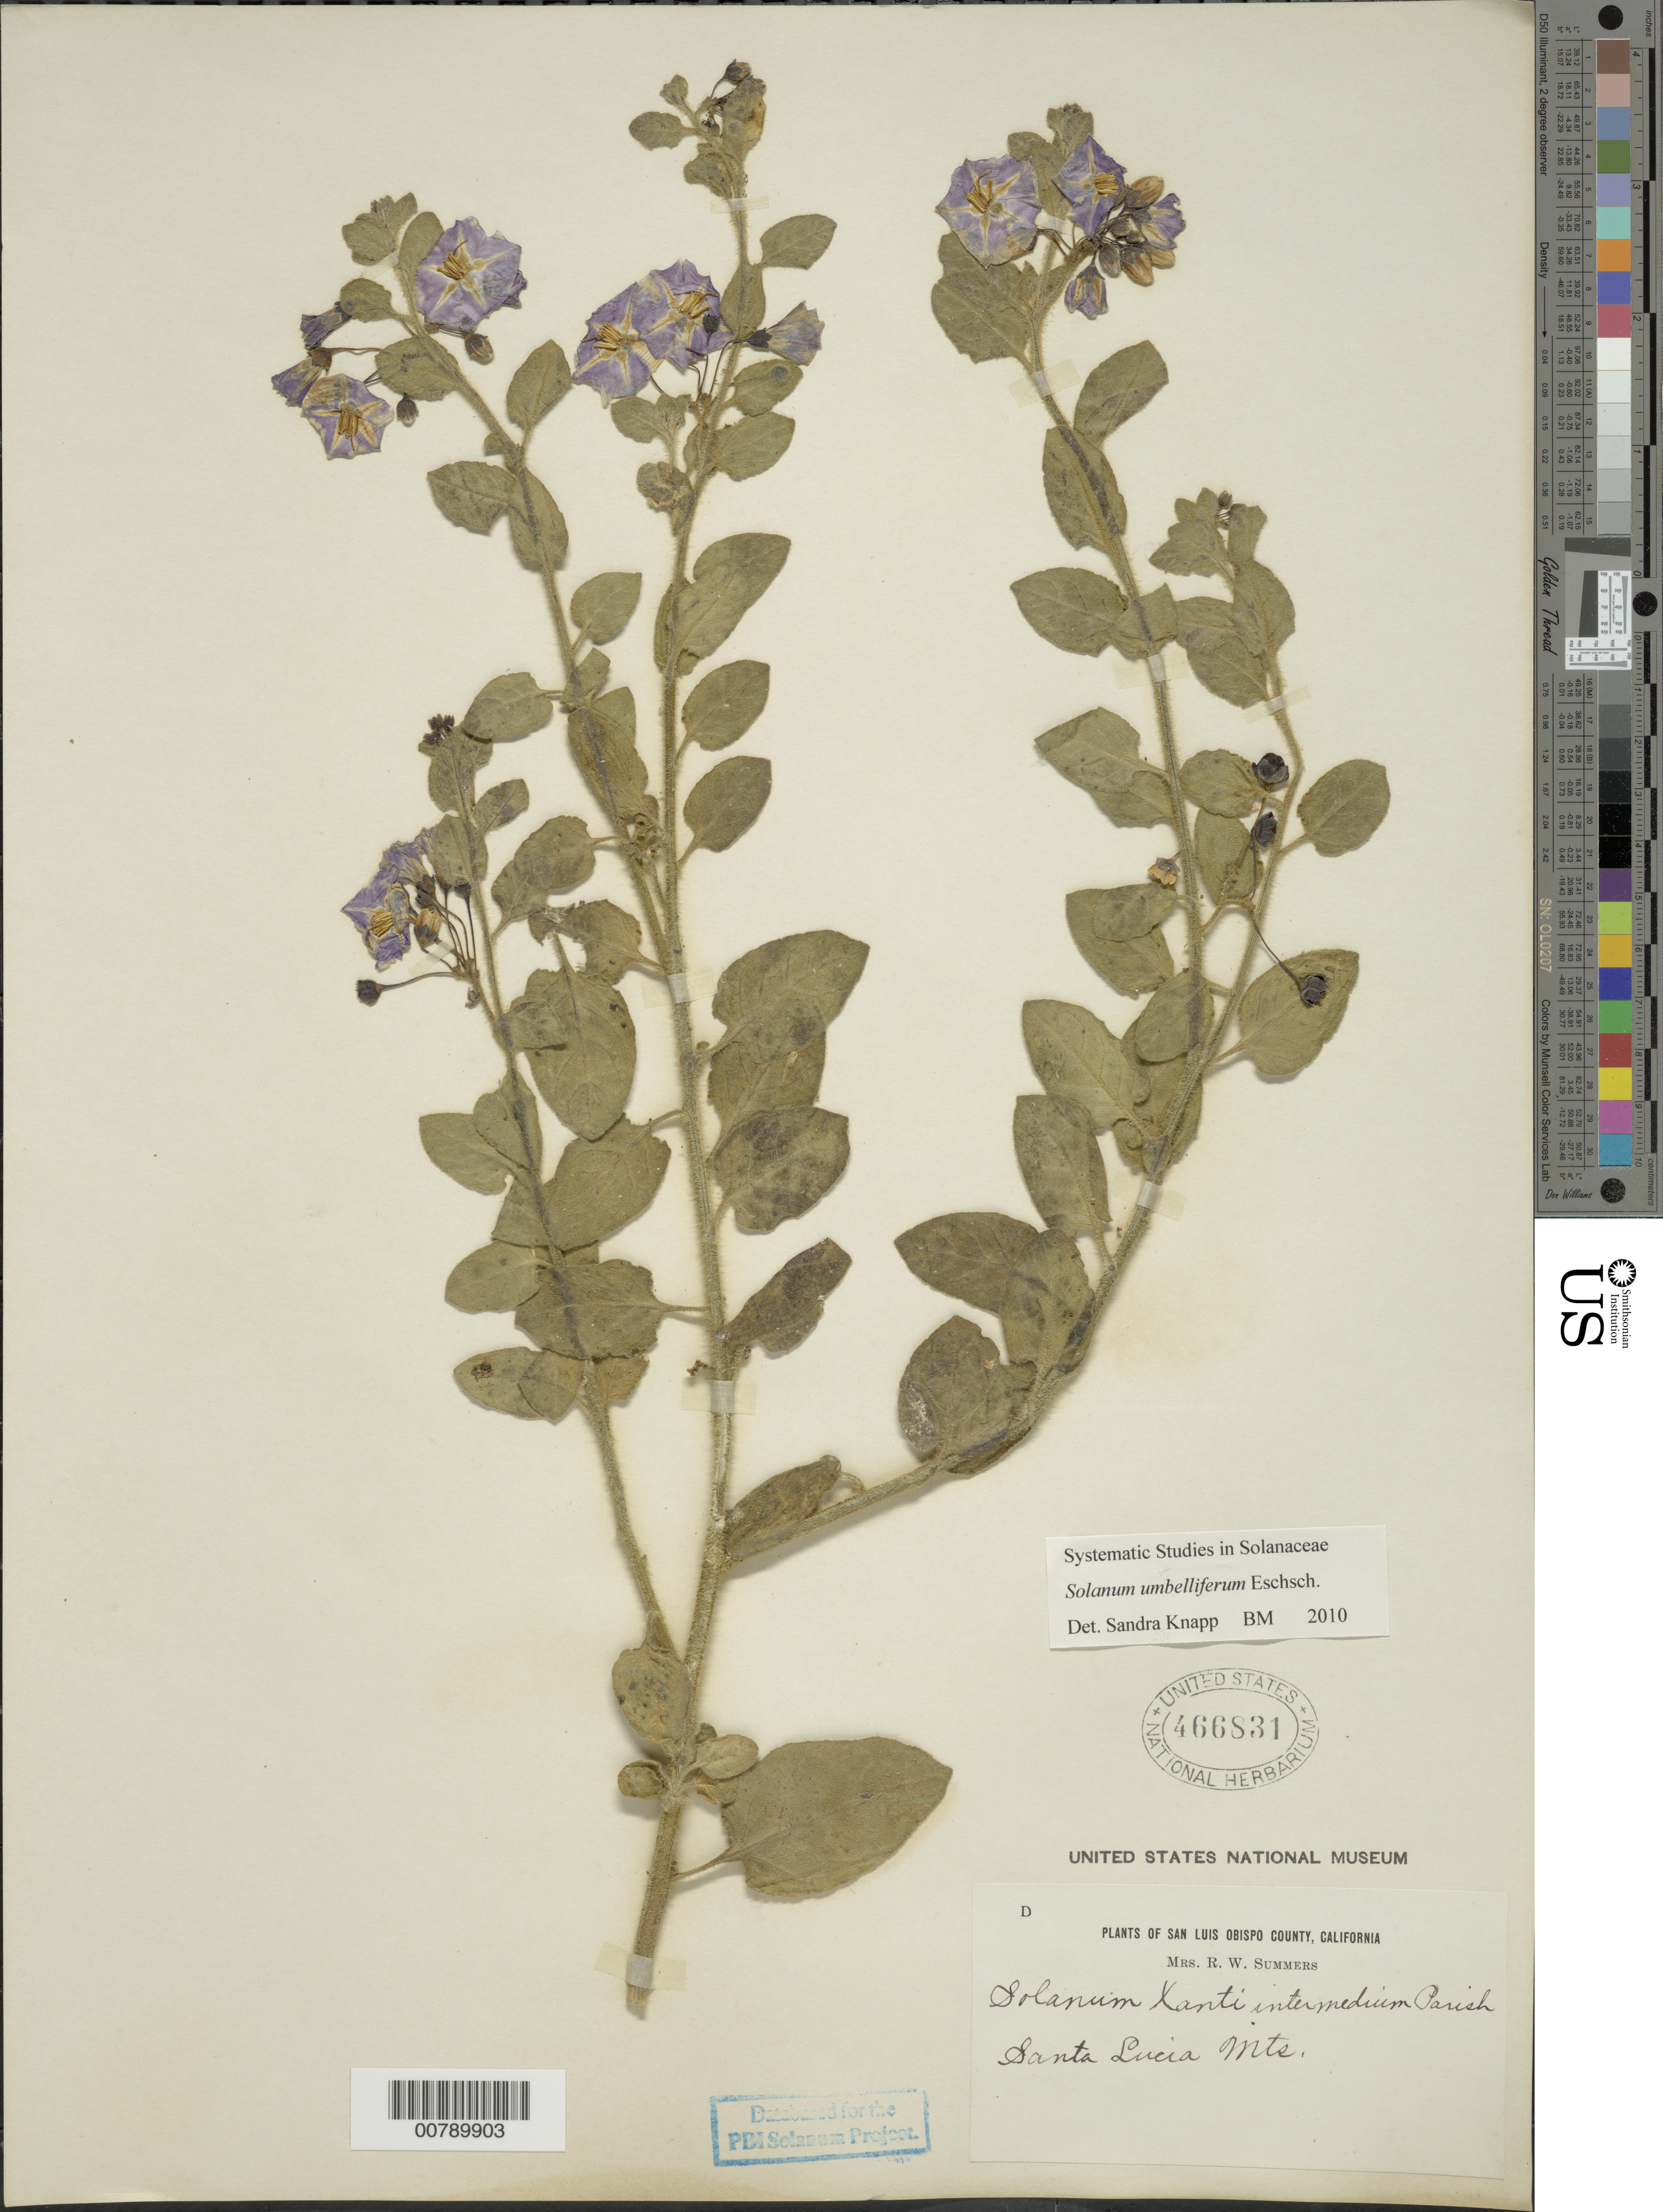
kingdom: Plantae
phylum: Tracheophyta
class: Magnoliopsida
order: Solanales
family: Solanaceae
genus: Solanum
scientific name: Solanum umbelliferum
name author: Eschsch.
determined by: Knapp, S. D.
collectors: R. Summers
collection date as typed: Mar 1903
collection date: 1903-03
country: United States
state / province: California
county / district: San Luis Obispo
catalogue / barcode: US 466831